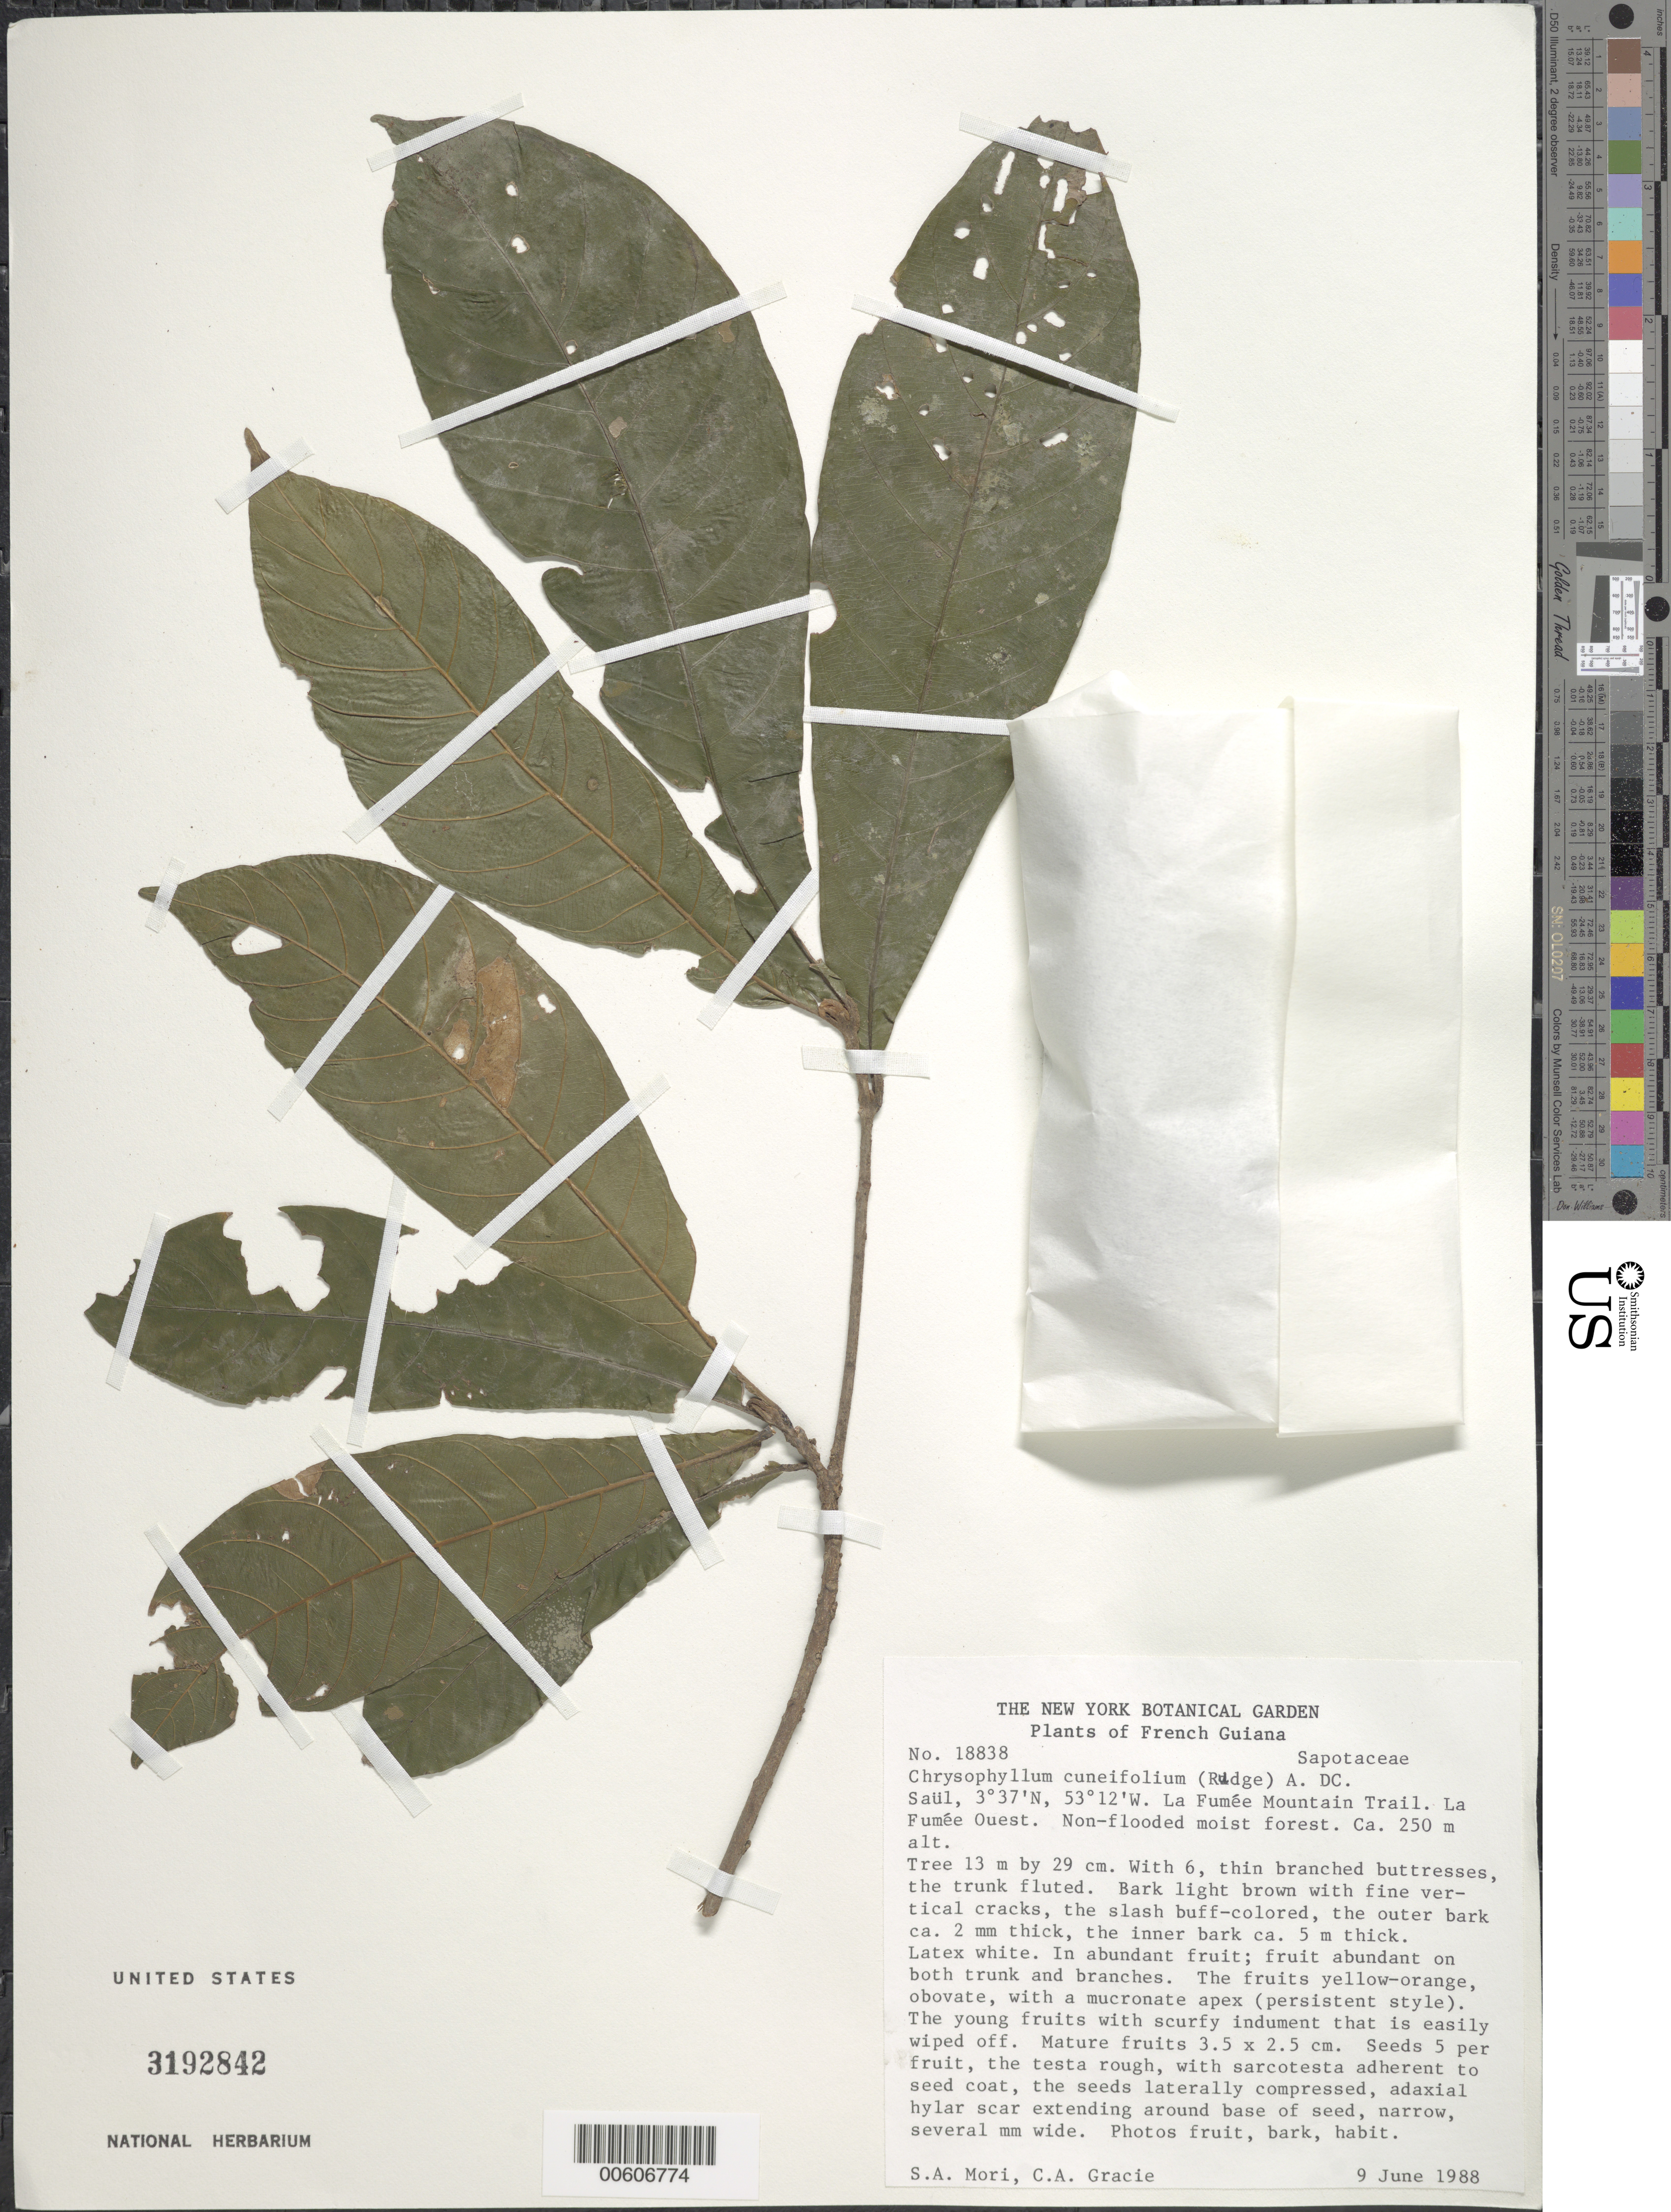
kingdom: Plantae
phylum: Tracheophyta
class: Magnoliopsida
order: Ericales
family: Sapotaceae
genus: Chrysophyllum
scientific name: Chrysophyllum cuneifolium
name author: (Rudge) A. DC.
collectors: S. Mori & C. A. Gracie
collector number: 18838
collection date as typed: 9-Jun-88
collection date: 1988-06-09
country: French Guiana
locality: Saül, La Fumée Mountain Trail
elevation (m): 250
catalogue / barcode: US 3192842